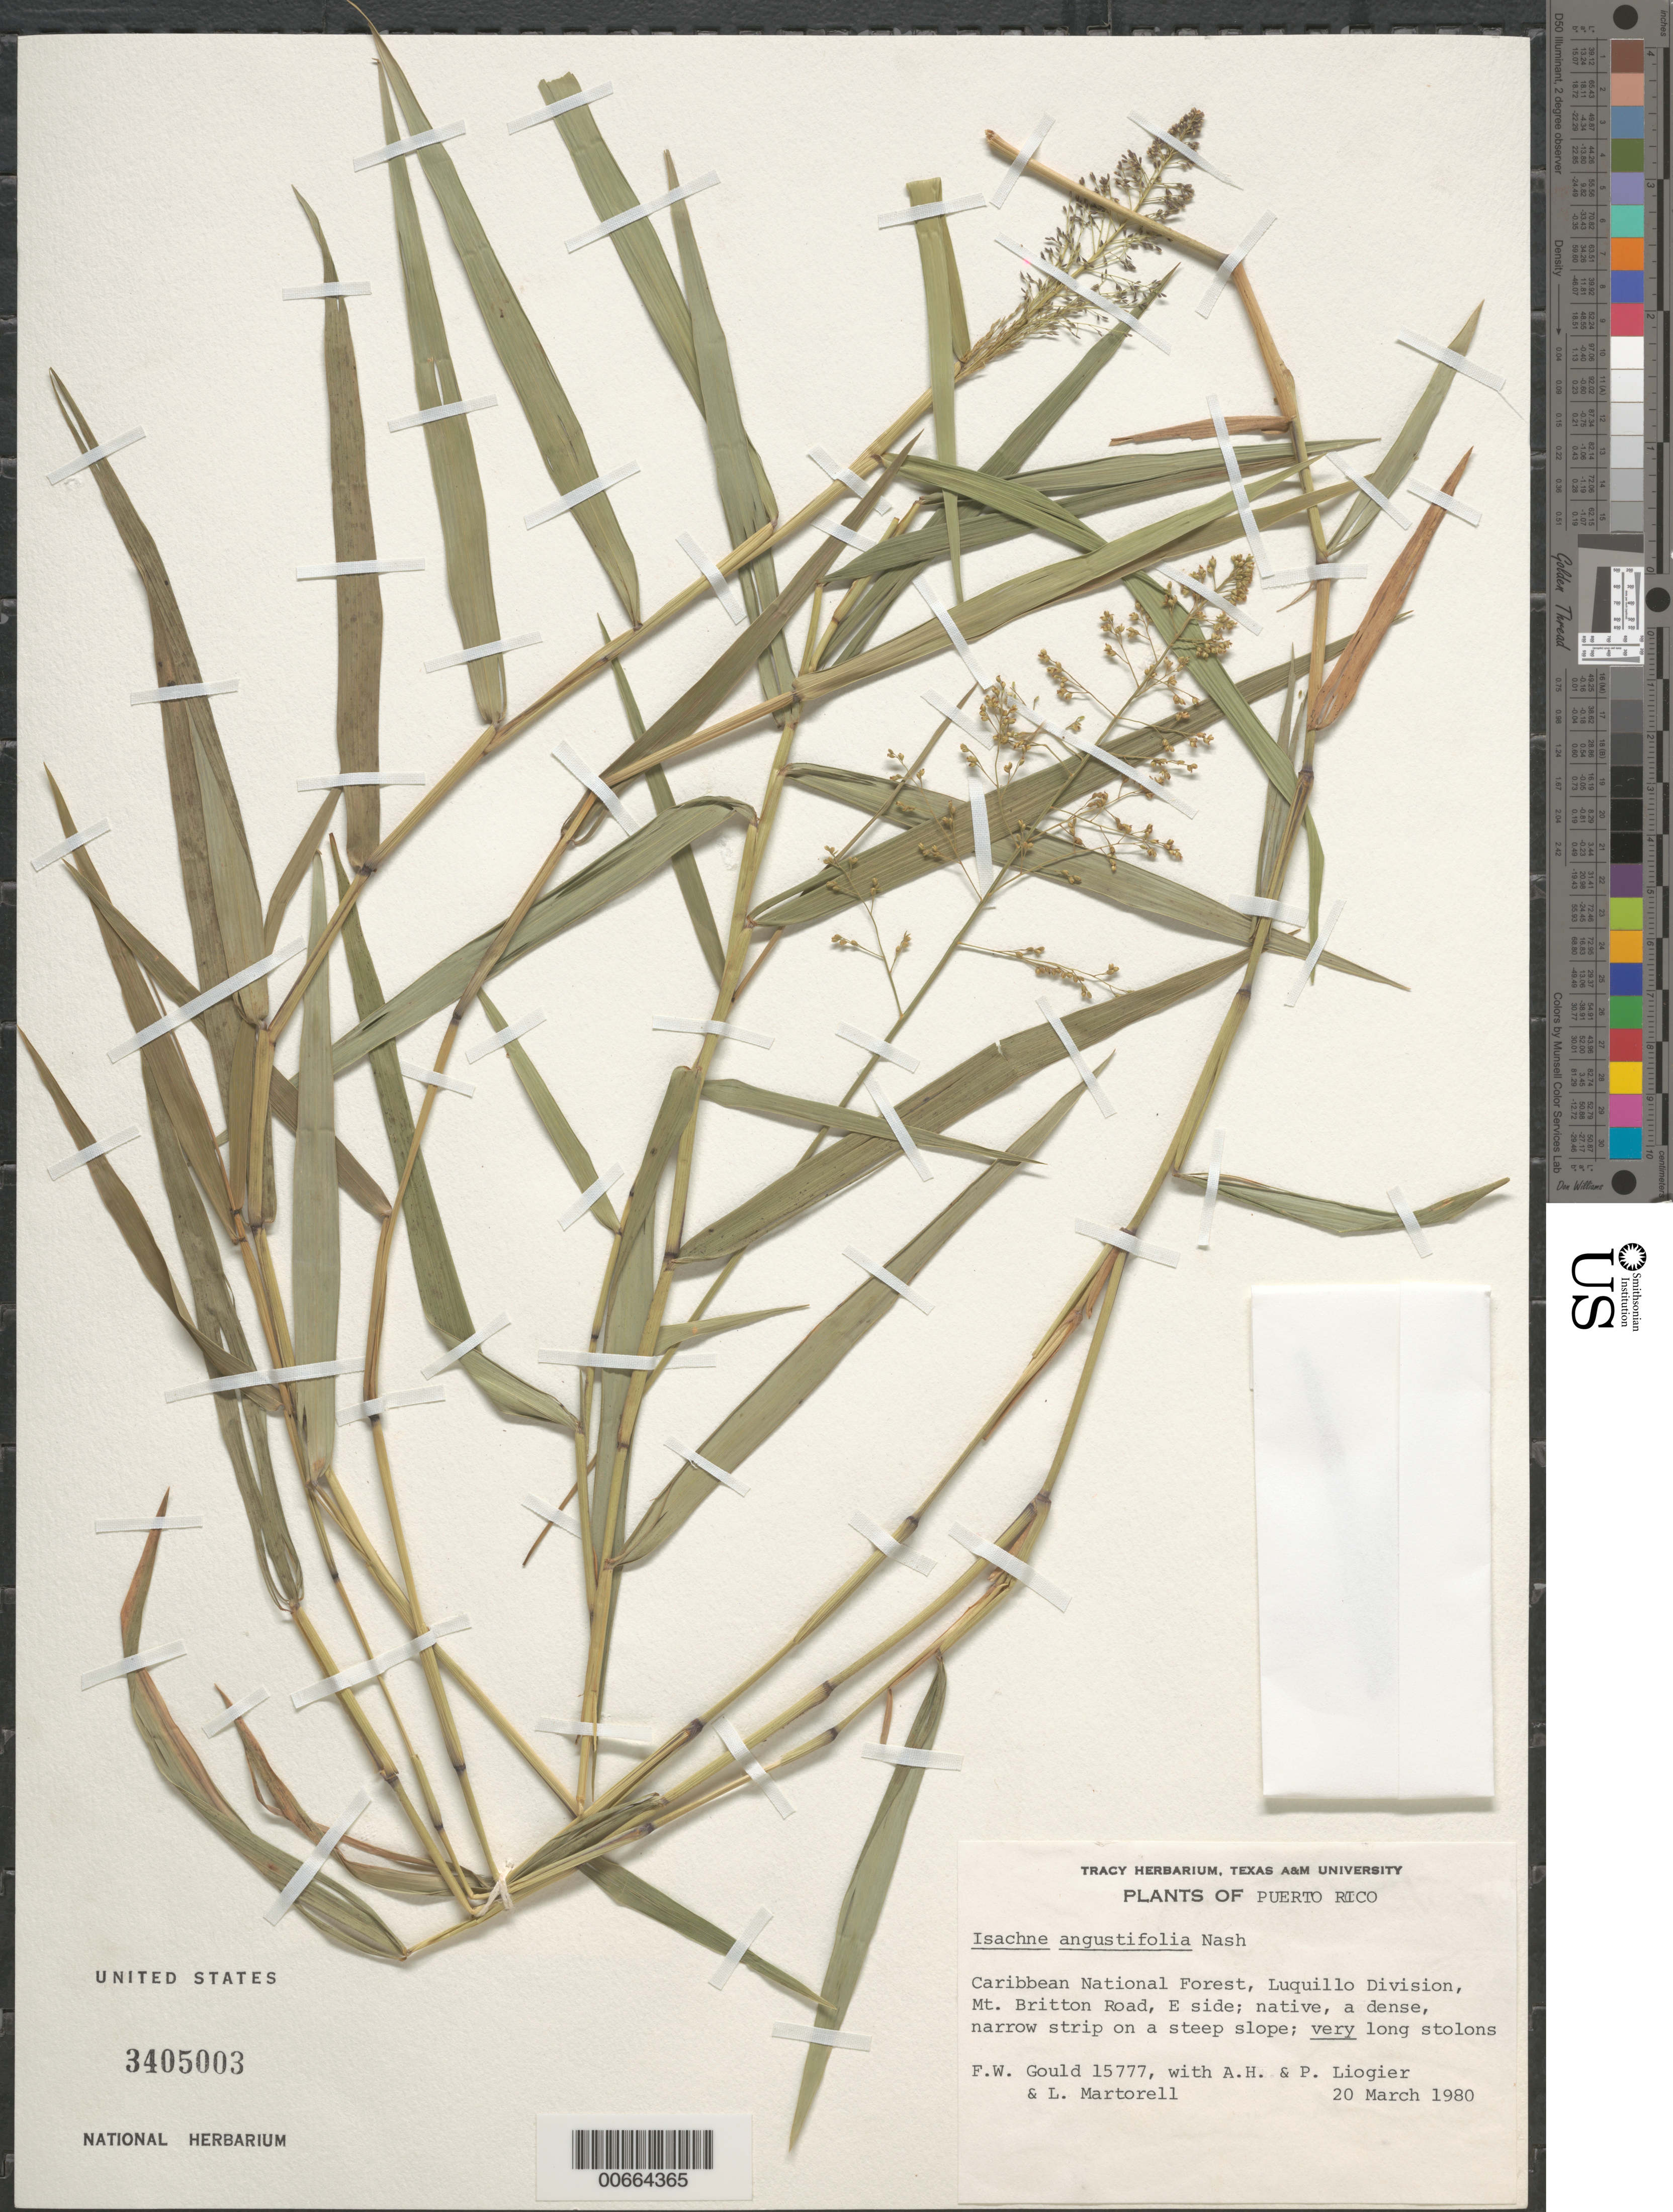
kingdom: Plantae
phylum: Tracheophyta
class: Liliopsida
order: Poales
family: Poaceae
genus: Isachne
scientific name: Isachne angustifolia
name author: Nash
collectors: F. W. Gould, A. H. Liogier, M. P. Liogier & L. Martorell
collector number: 15777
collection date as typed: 20 Mar 1980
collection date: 1980-03-20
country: Puerto Rico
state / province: Luquillo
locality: Carib. Natl. Forest, Luquillo Division, Mt. Britton Road, E side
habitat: A dense, narrow strip on a steep slope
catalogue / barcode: US 3405003